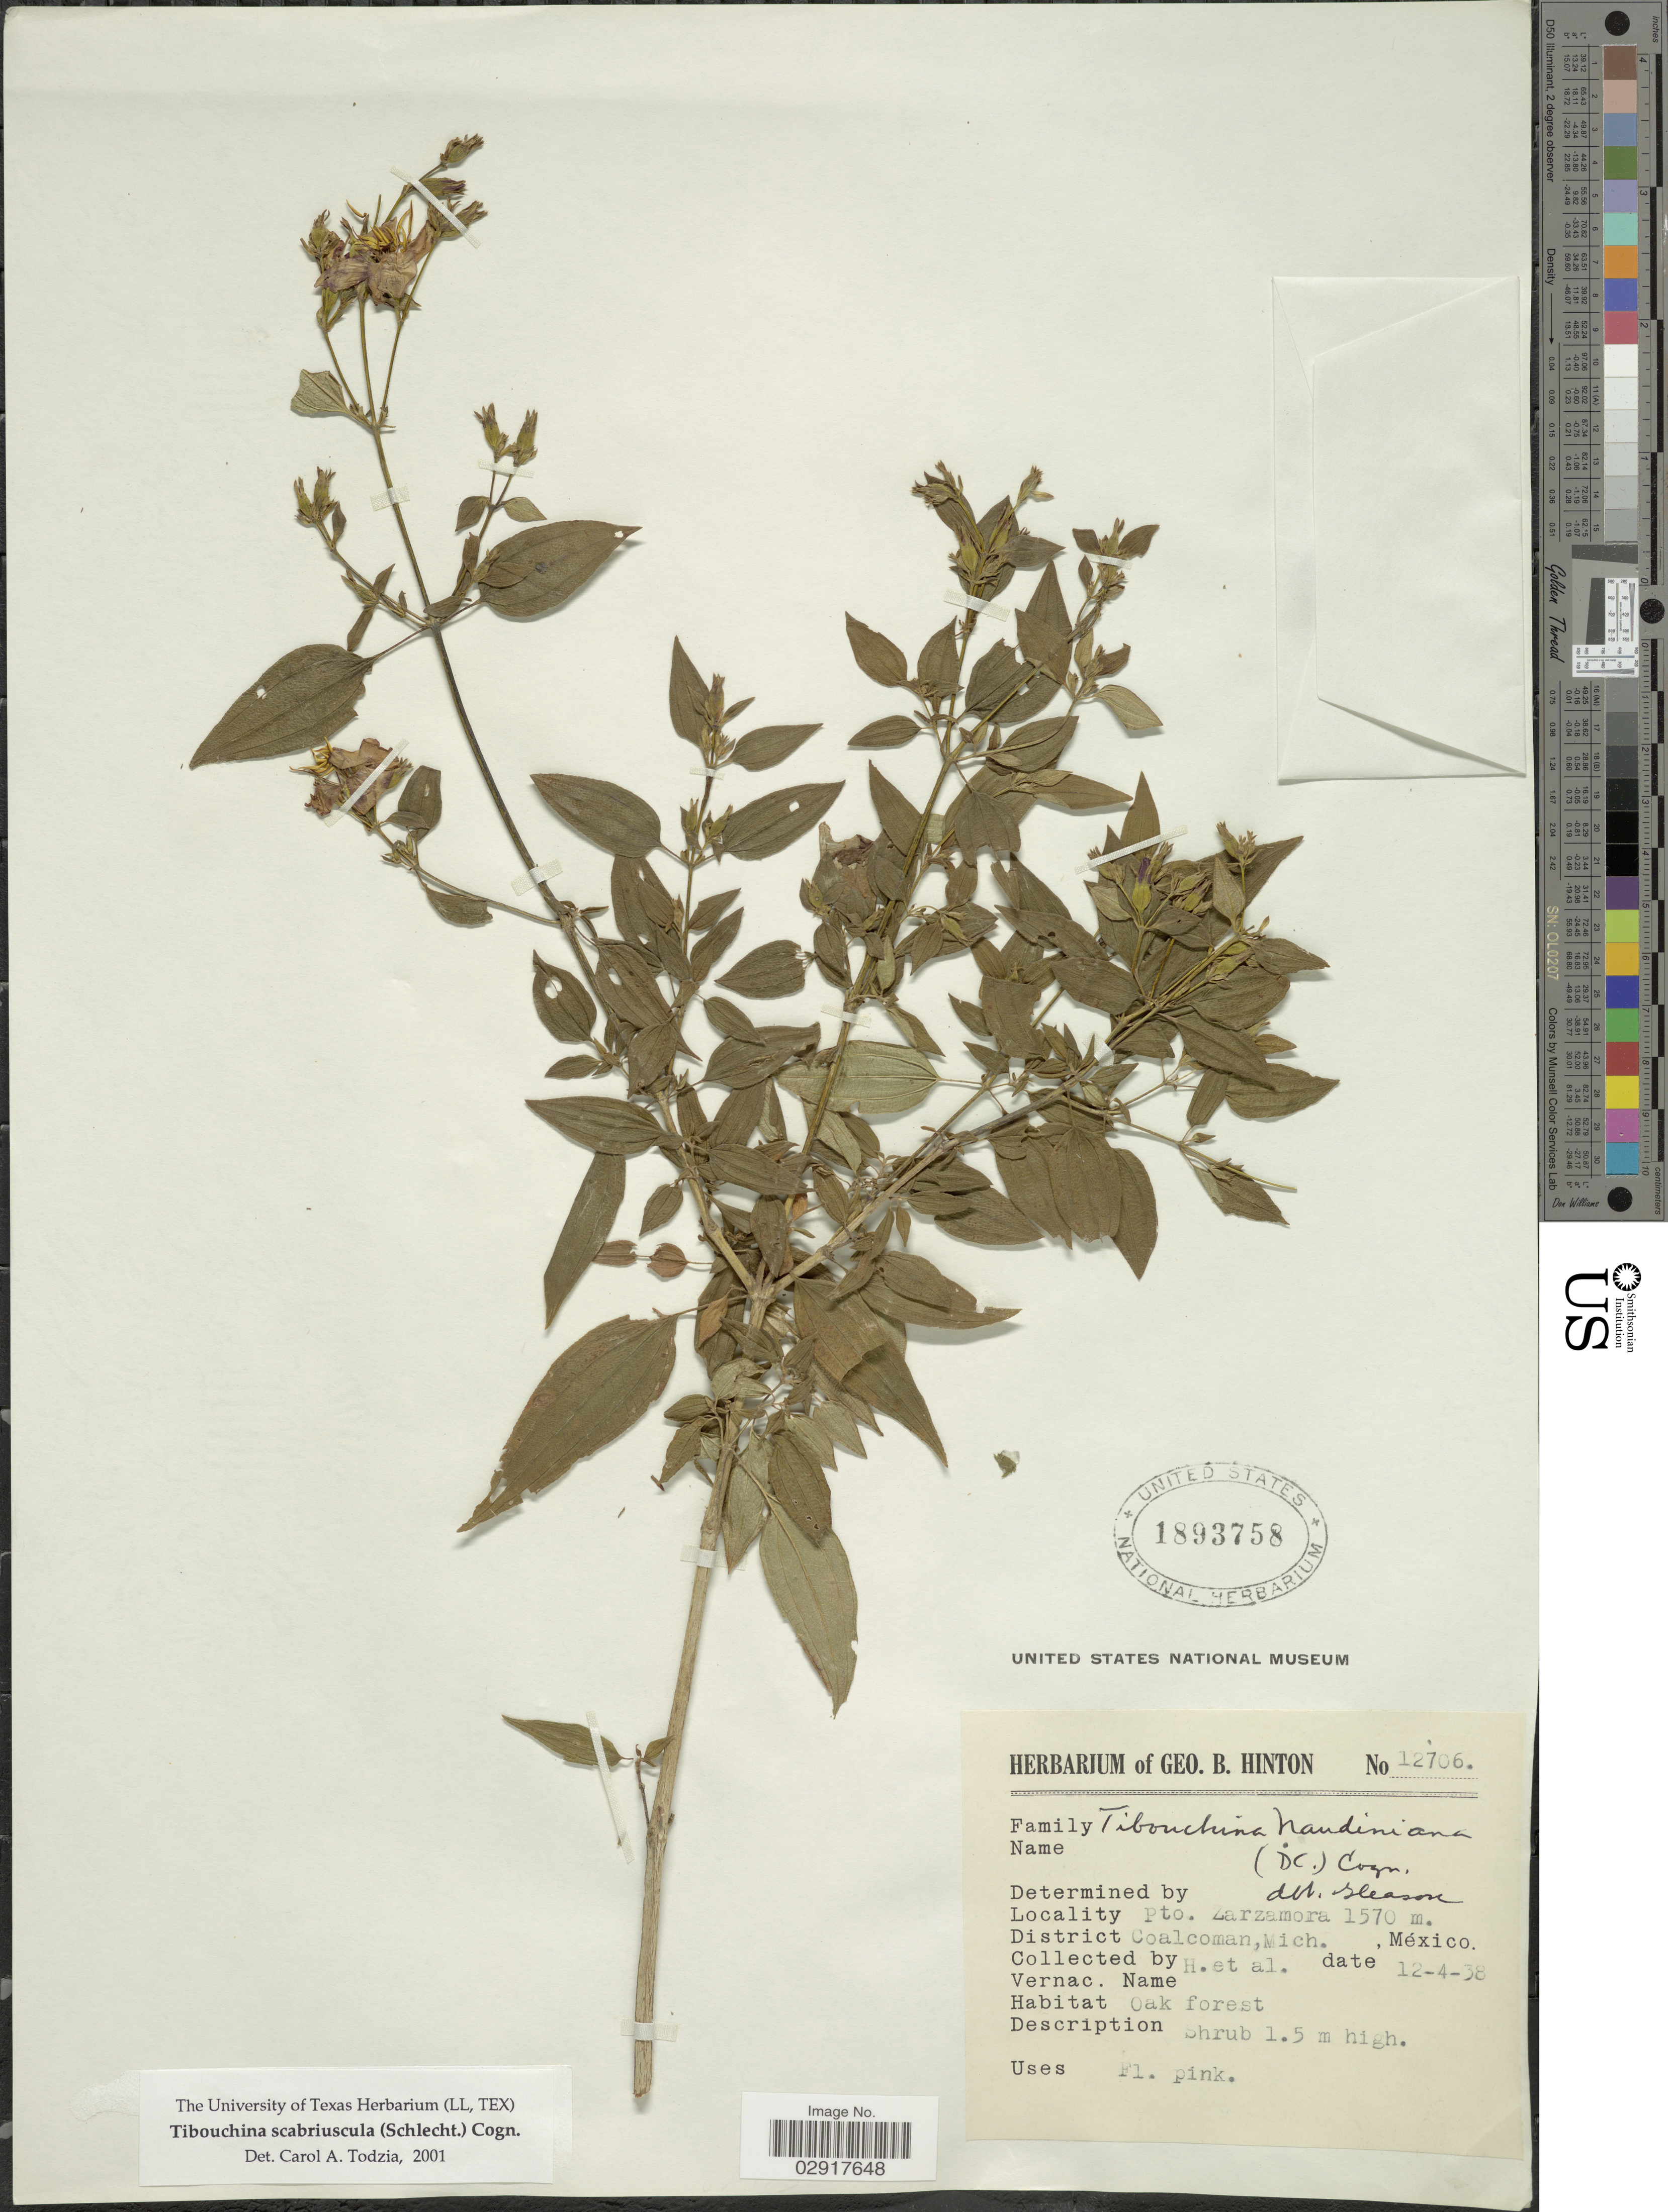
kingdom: Plantae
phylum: Tracheophyta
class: Magnoliopsida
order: Myrtales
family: Melastomataceae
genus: Chaetogastra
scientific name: Chaetogastra scabriuscula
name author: (Schltdl.) P.J.F. Guim. & Michelang.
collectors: G. B. Hinton & et al.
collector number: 12706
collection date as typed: Transcribed d/m/y: 4/12/38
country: Mexico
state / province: Michoacán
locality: Pto. Zarzamora. District Coalcoman, Mich.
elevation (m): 1570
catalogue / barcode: US 1893758